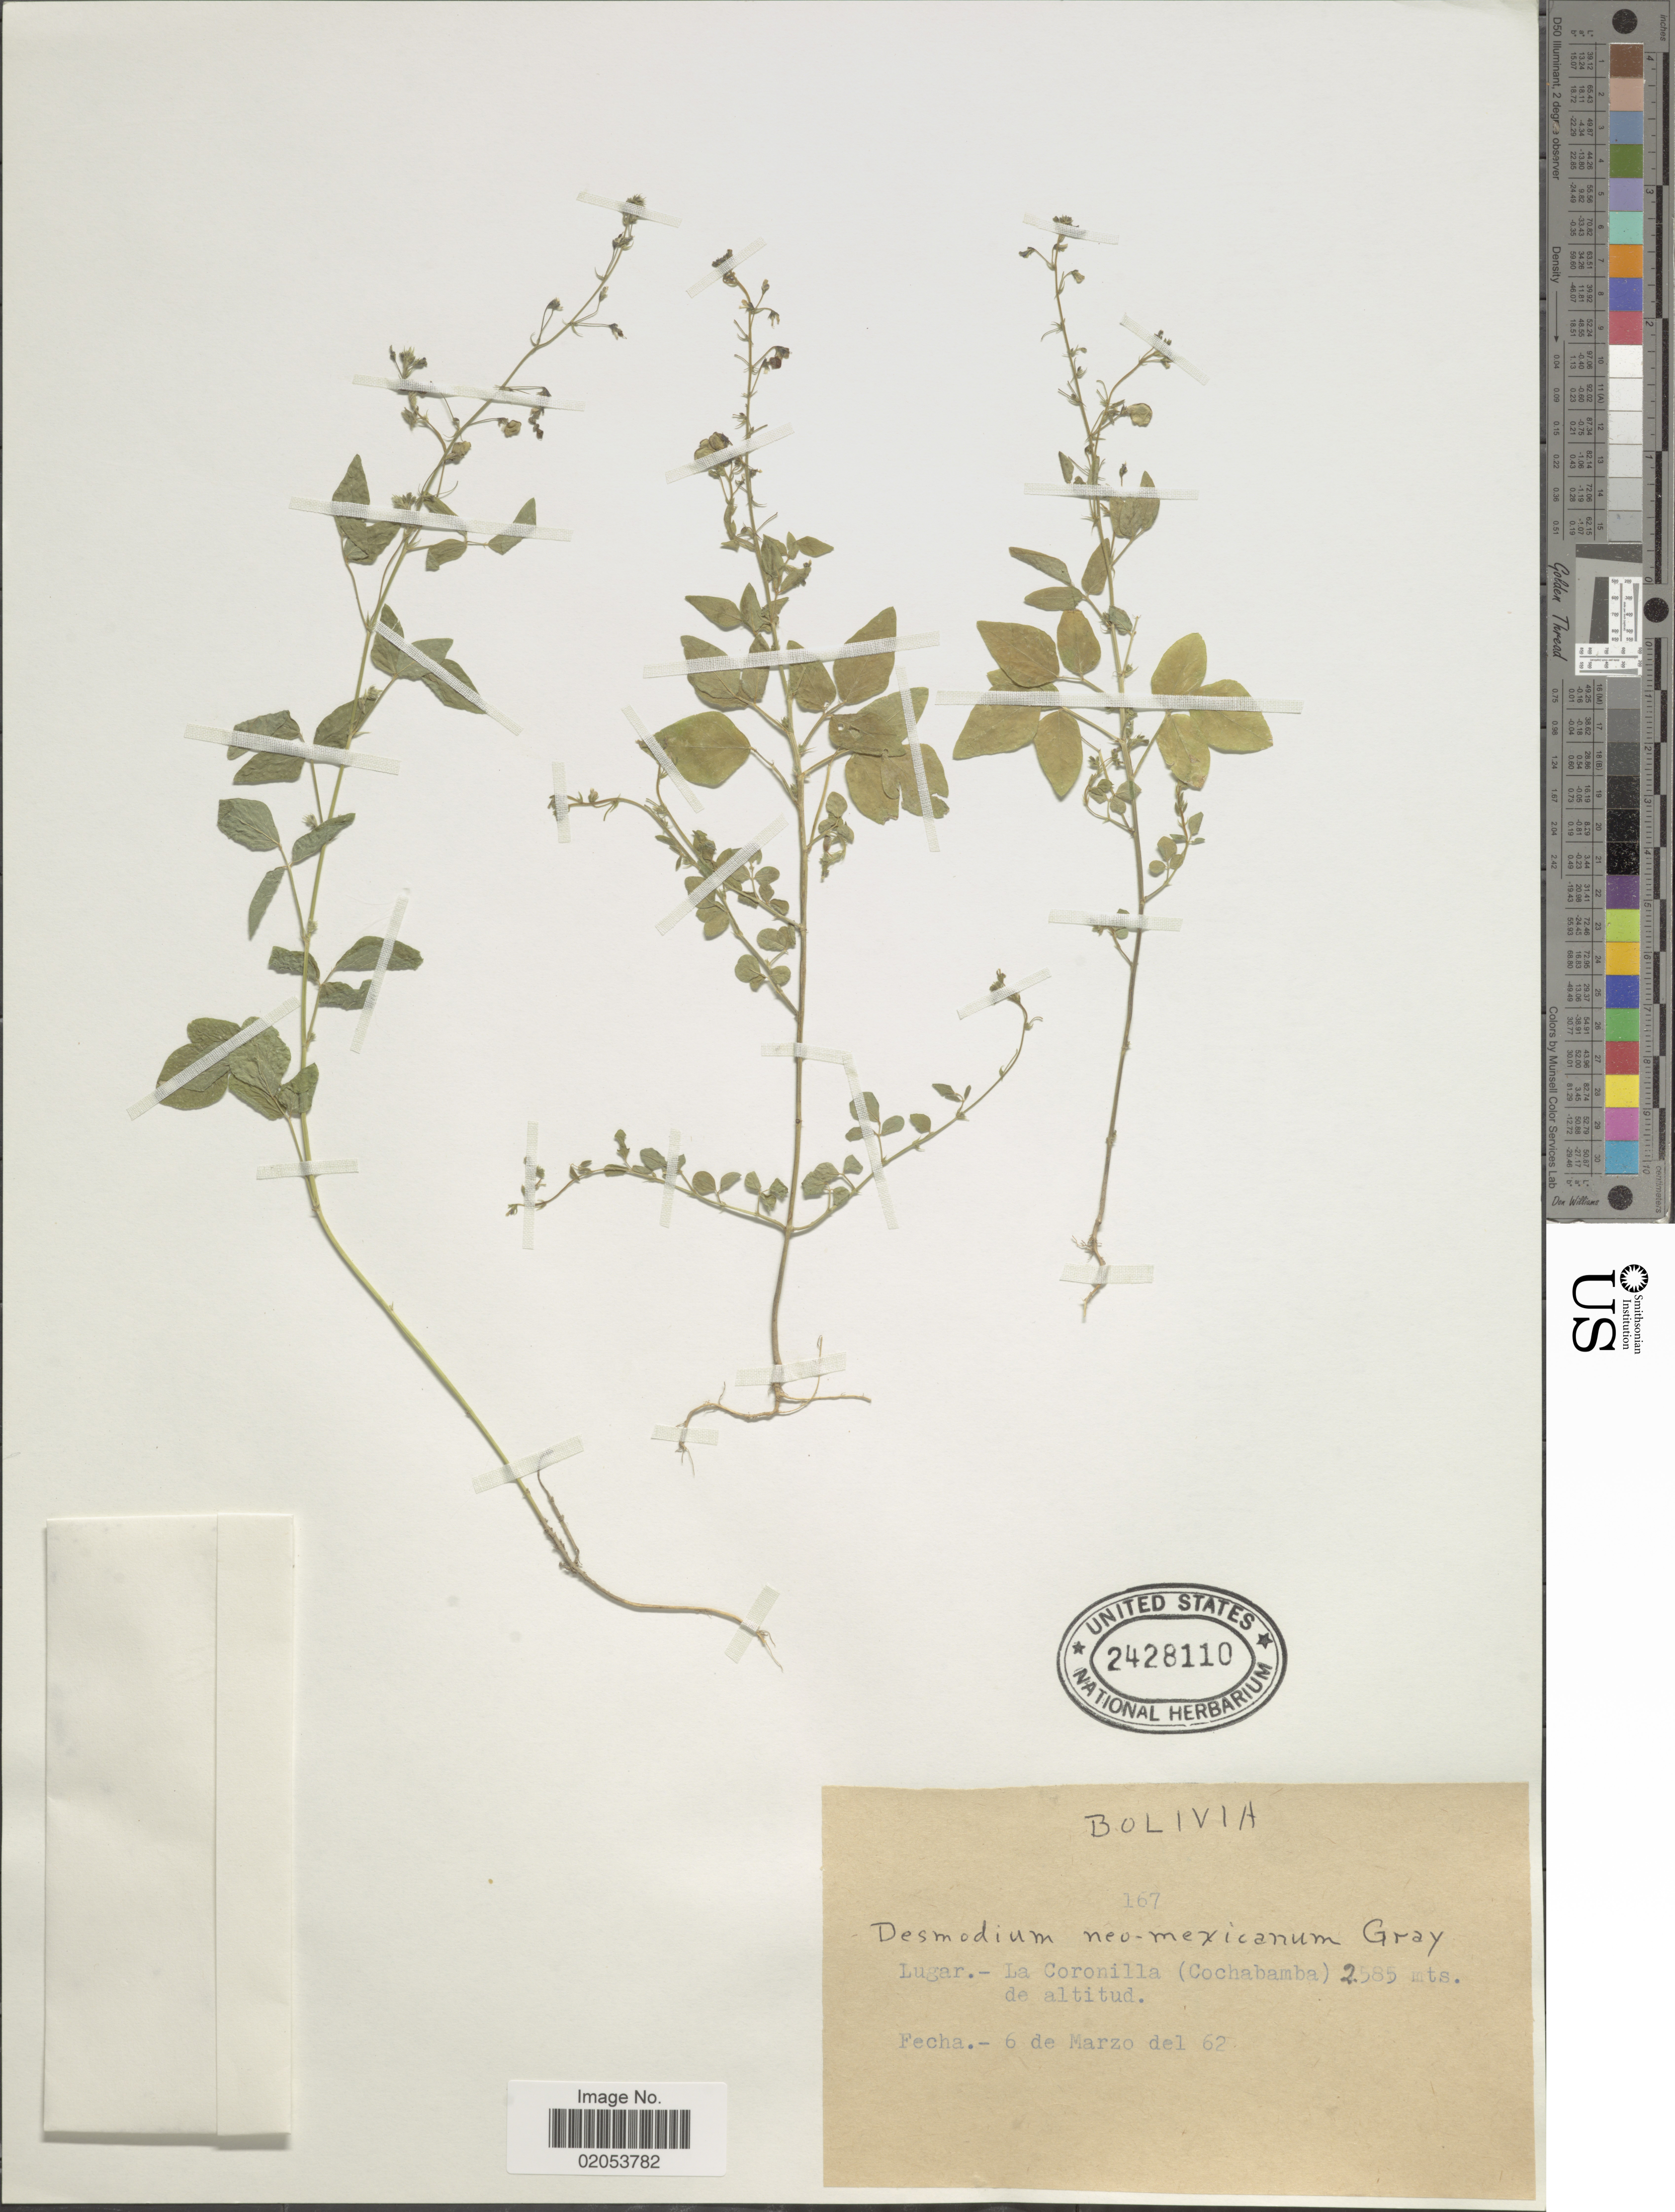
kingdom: Plantae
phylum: Tracheophyta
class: Magnoliopsida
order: Fabales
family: Fabaceae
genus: Desmodium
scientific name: Desmodium neomexicanum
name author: A. Gray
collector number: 167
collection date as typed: Transcribed d/m/y: 6/3/62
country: Bolivia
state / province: Cochabamba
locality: La Coronilla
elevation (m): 2585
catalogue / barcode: US 2428110